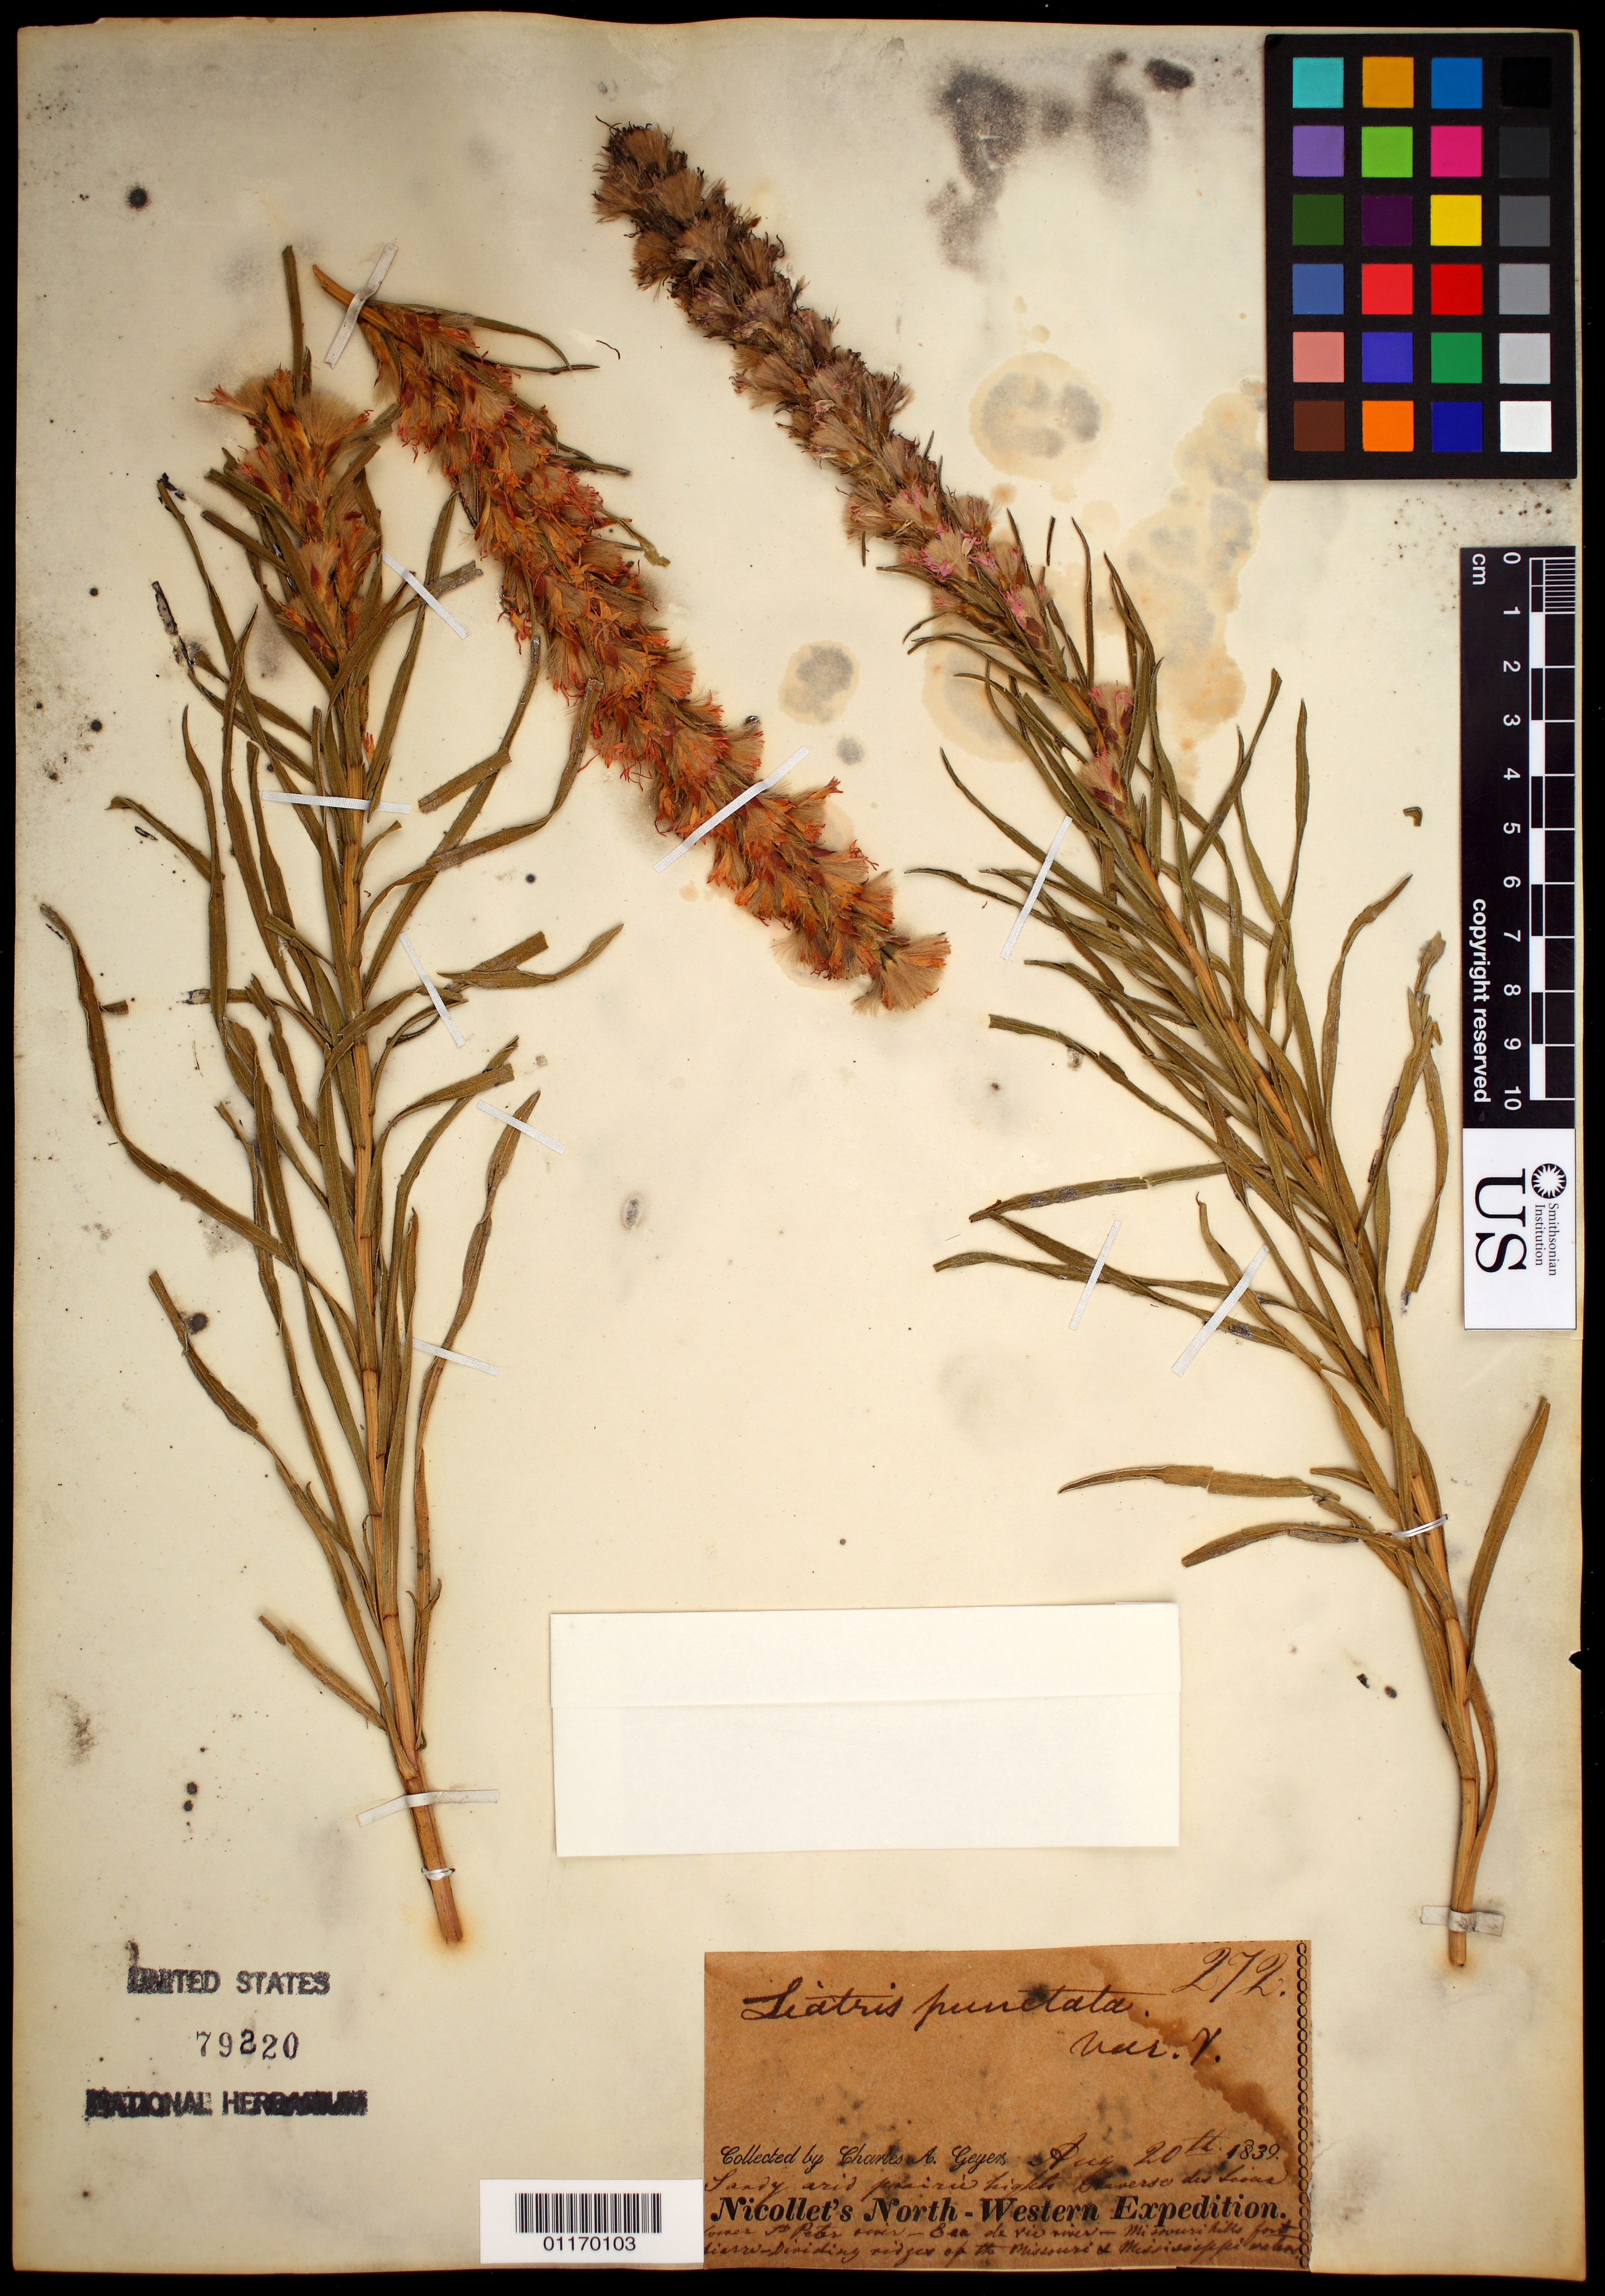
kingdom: Plantae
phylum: Tracheophyta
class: Magnoliopsida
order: Asterales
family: Asteraceae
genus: Liatris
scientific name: Liatris punctata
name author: Hook.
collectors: C. A. Geyer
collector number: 272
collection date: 1839-08-20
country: United States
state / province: South Dakota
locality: Fort Pierre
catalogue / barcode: US 79220